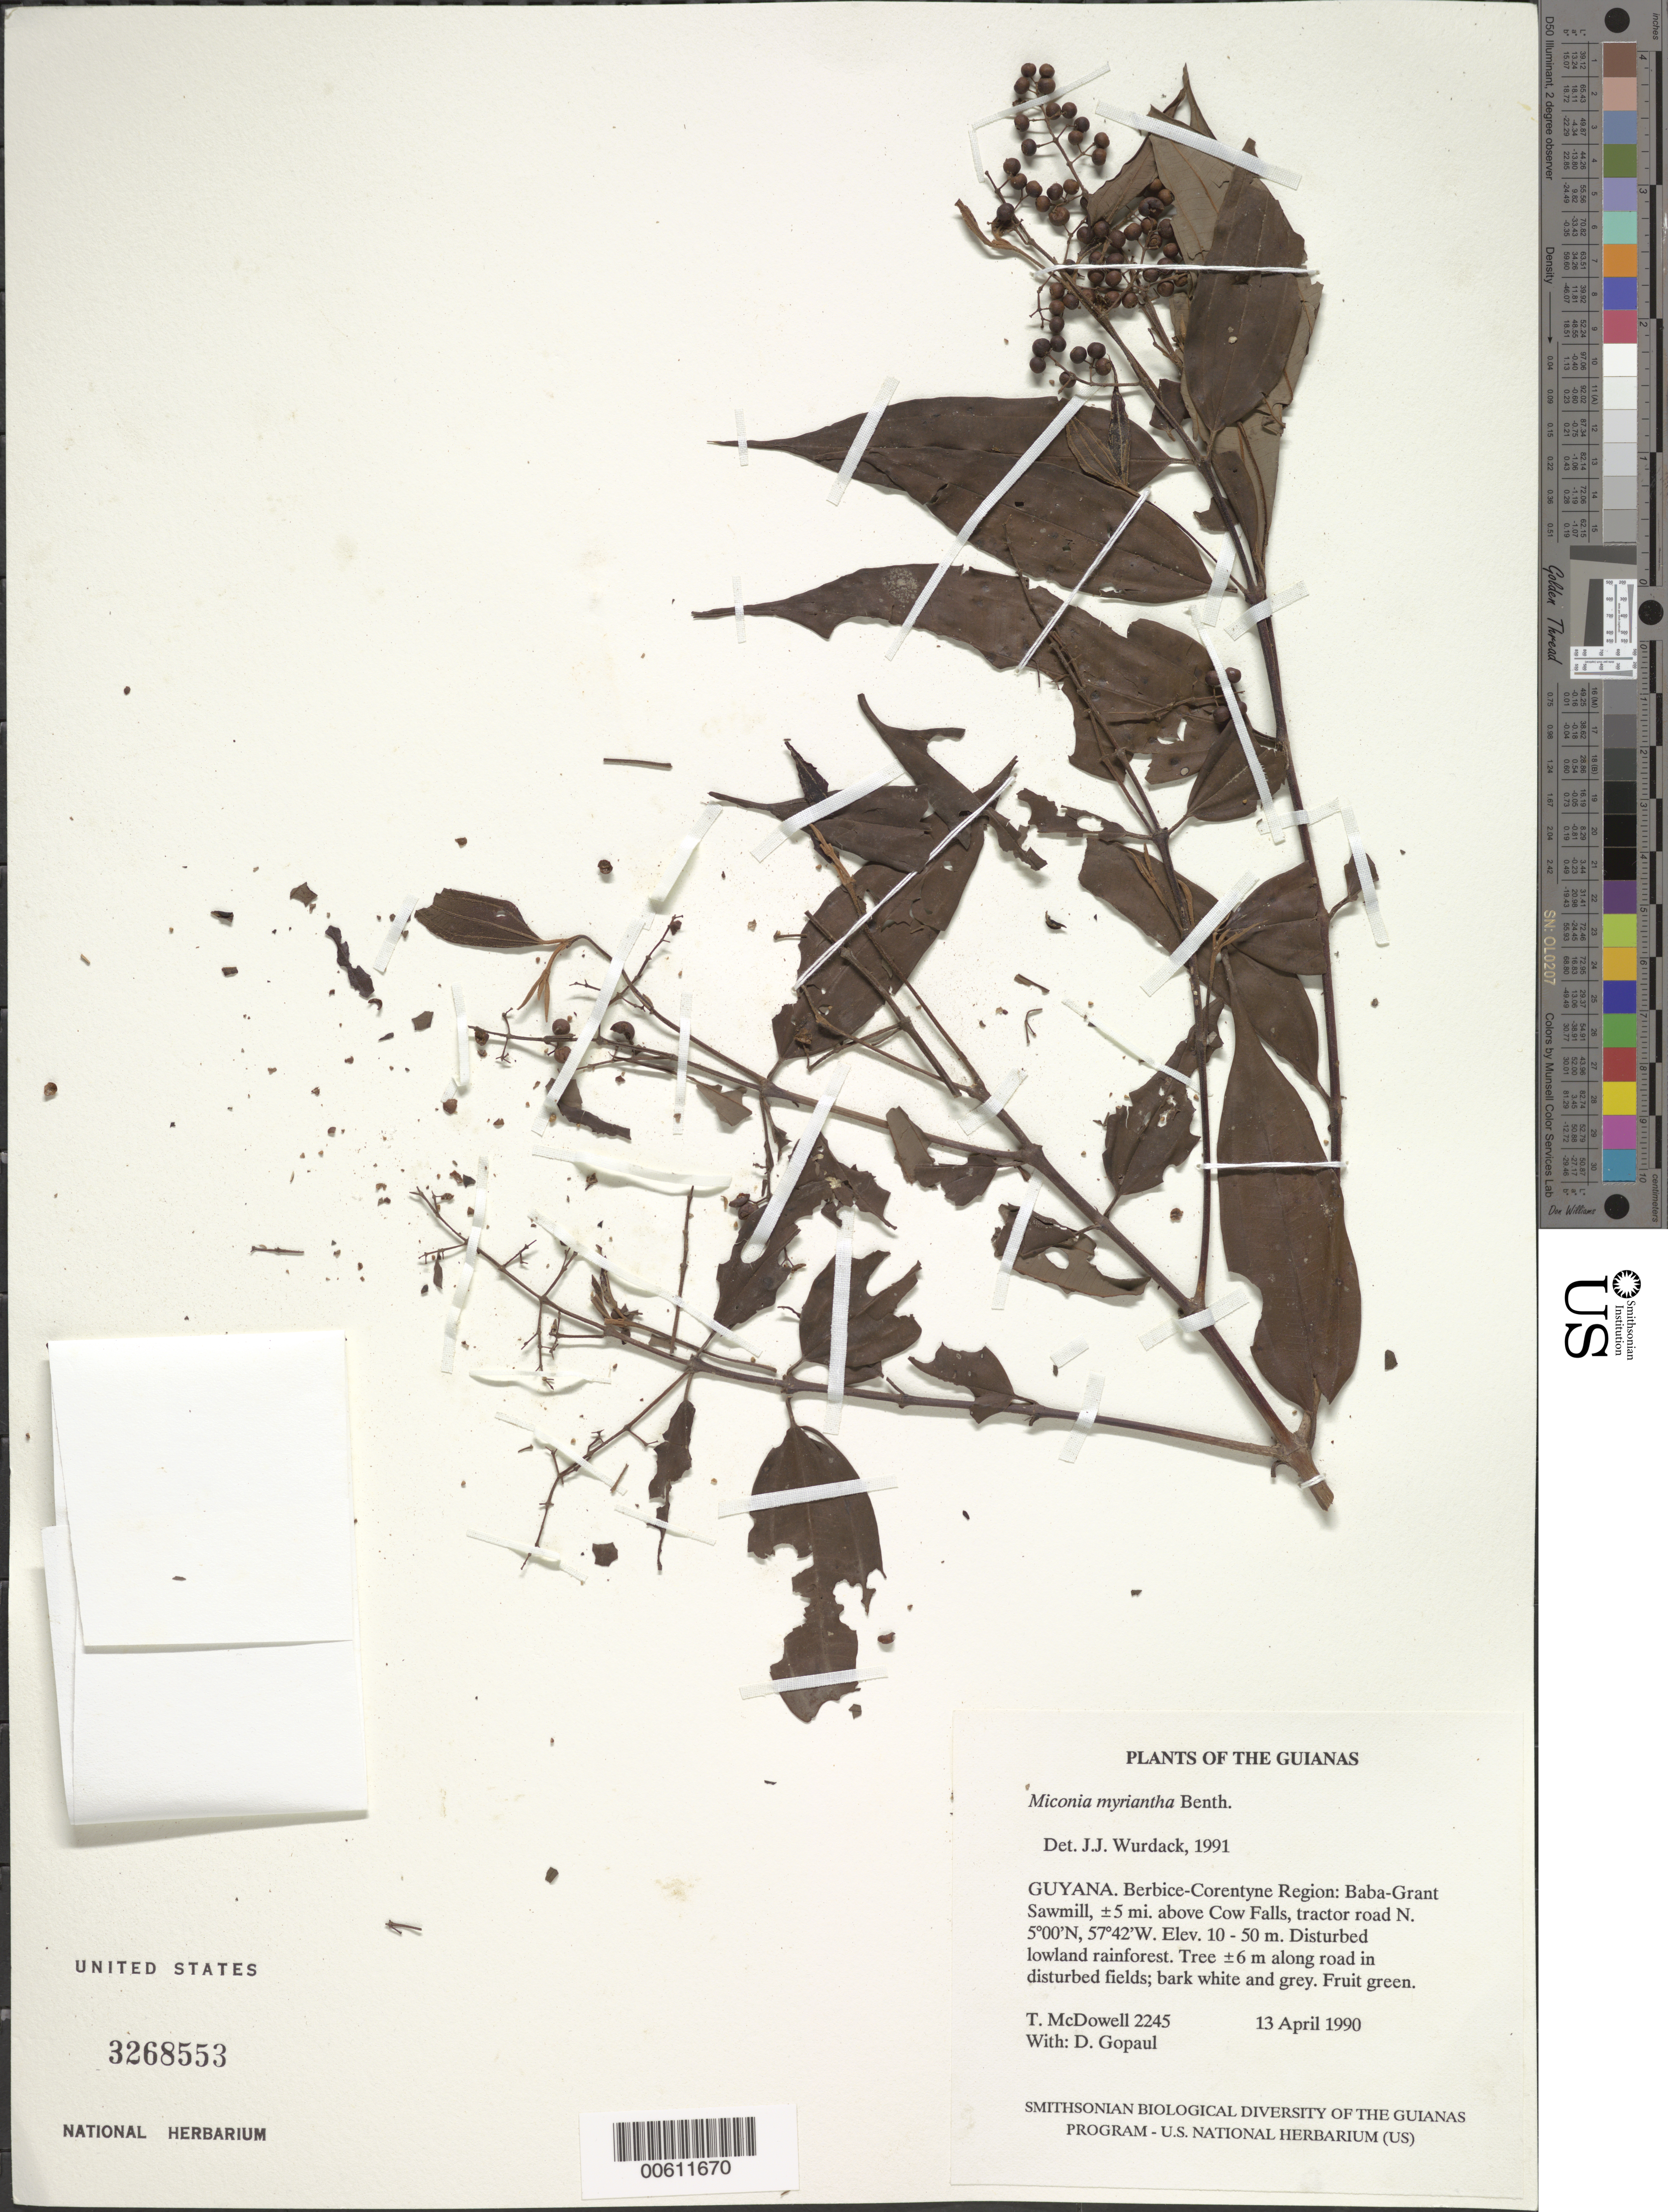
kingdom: Plantae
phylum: Tracheophyta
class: Magnoliopsida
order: Myrtales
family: Melastomataceae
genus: Miconia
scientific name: Miconia myriantha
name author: Benth.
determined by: Wurdack, John J., (US), US (UNITED STATES)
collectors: T. McDowell & D. Gopaul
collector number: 2245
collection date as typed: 13 April 1990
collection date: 1990-04-13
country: Guyana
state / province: E. Berbice-Corentyne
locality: Baba-Grant Sawmill, ±5 mi. above Cow Falls, Corentyne River. Tractor road N from landing and camp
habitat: Disturbed lowland rainforest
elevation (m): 10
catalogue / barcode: US 3268553